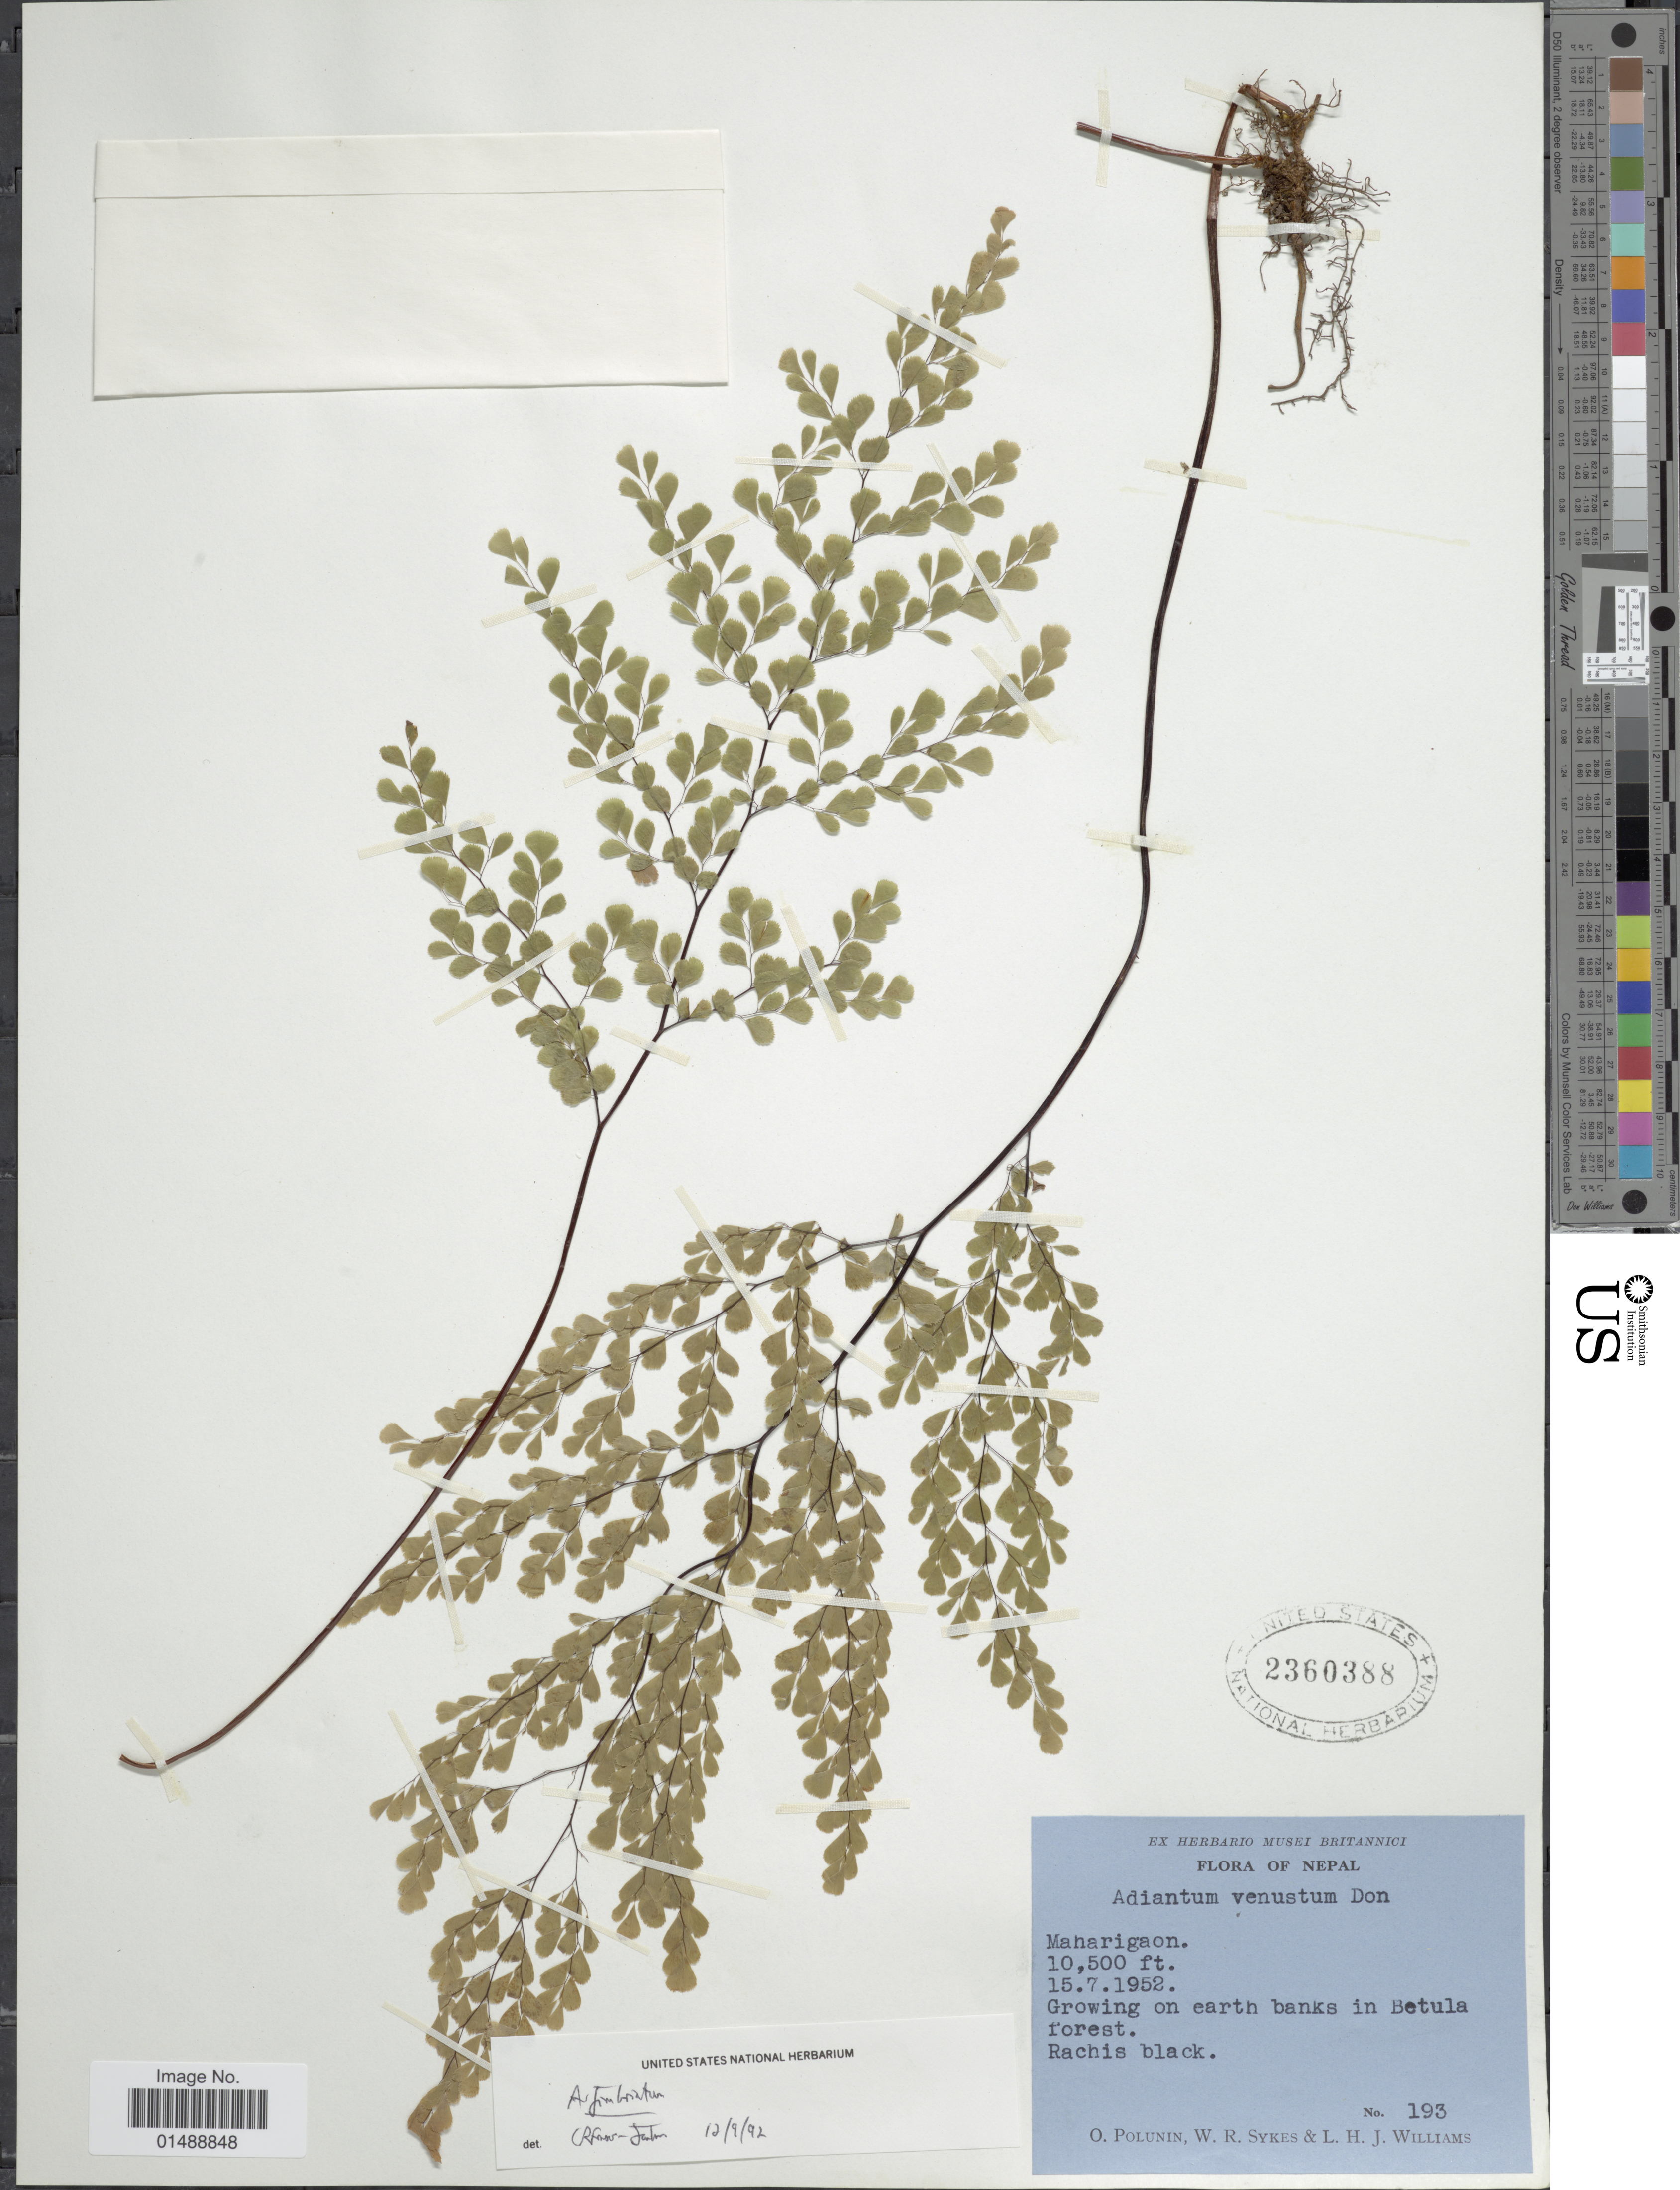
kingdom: Plantae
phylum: Tracheophyta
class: Polypodiopsida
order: Polypodiales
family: Pteridaceae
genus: Adiantum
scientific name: Adiantum venustum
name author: D. Don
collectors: O. V. Polunin, W. R. Sykes & L. H. J. Williams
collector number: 193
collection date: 1952-07-15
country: Nepal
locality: Maharigaon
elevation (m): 3200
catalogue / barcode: US 2360388